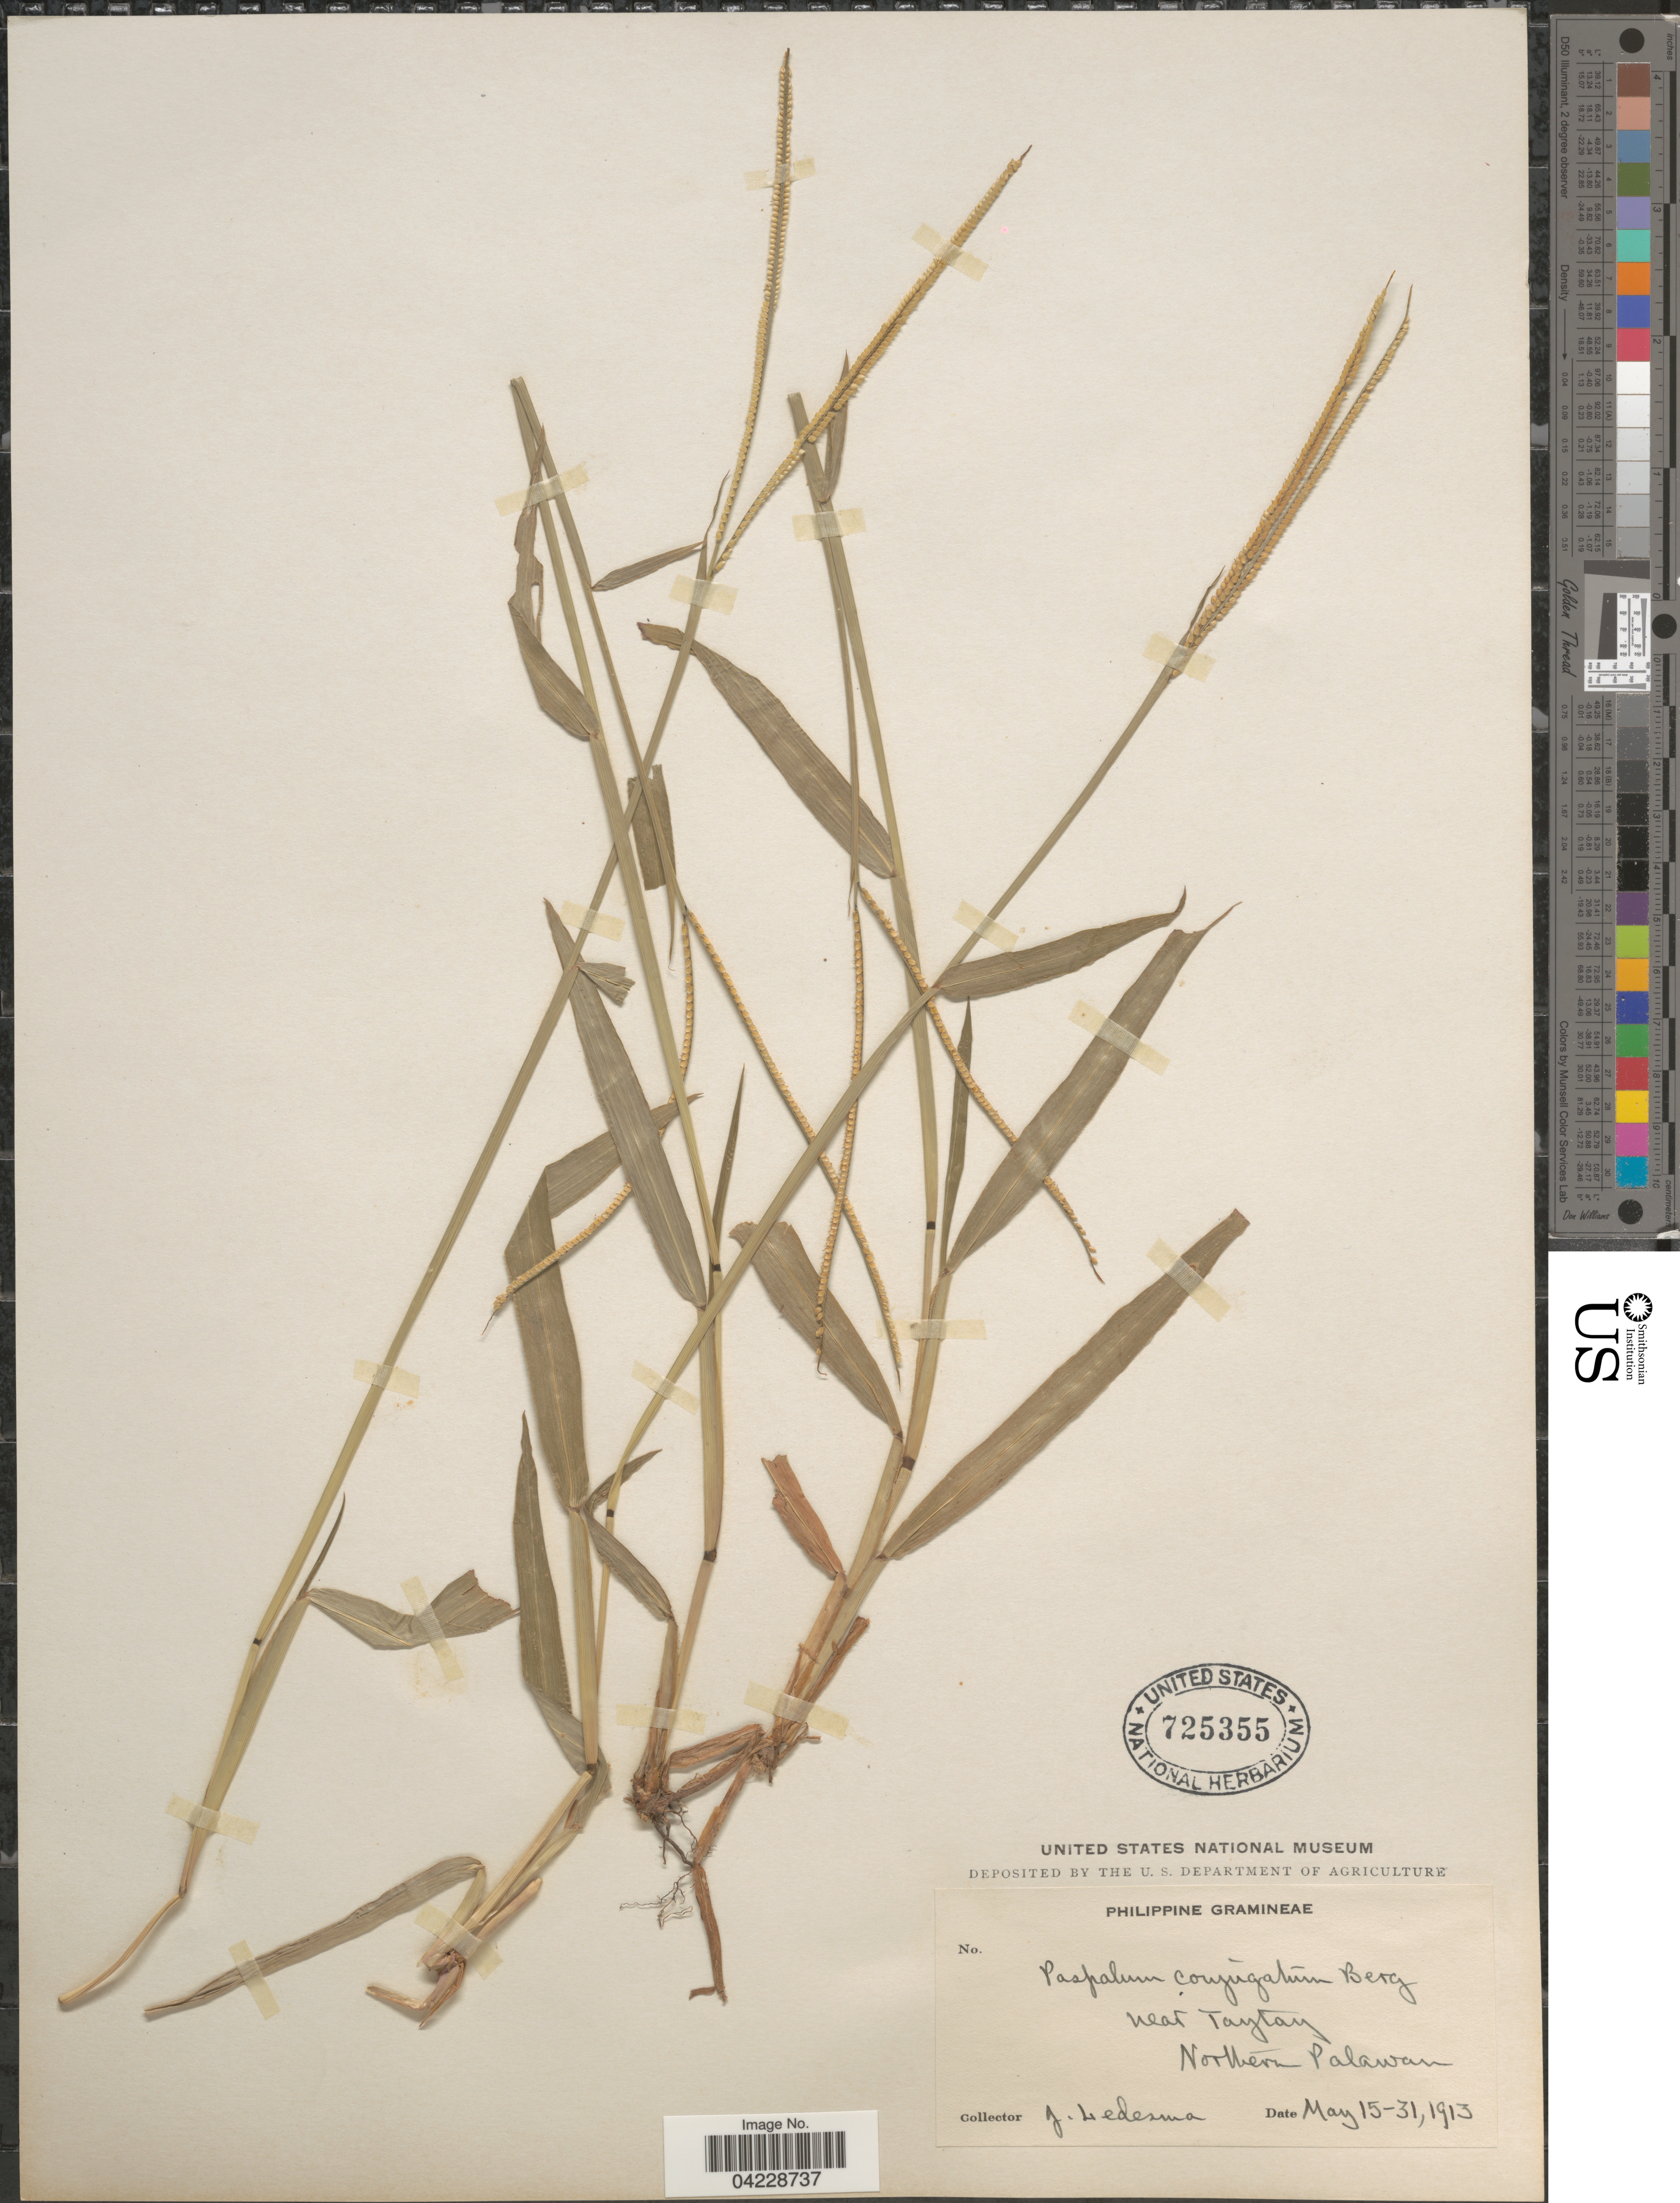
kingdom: Plantae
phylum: Tracheophyta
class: Liliopsida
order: Poales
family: Poaceae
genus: Paspalum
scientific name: Paspalum conjugatum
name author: P.J. Bergius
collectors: G. Ledesma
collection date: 1913-05-15/1913-05-31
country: Philippines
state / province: Mimaropa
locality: Near Taytay Northern Palawan.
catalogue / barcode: US 725355